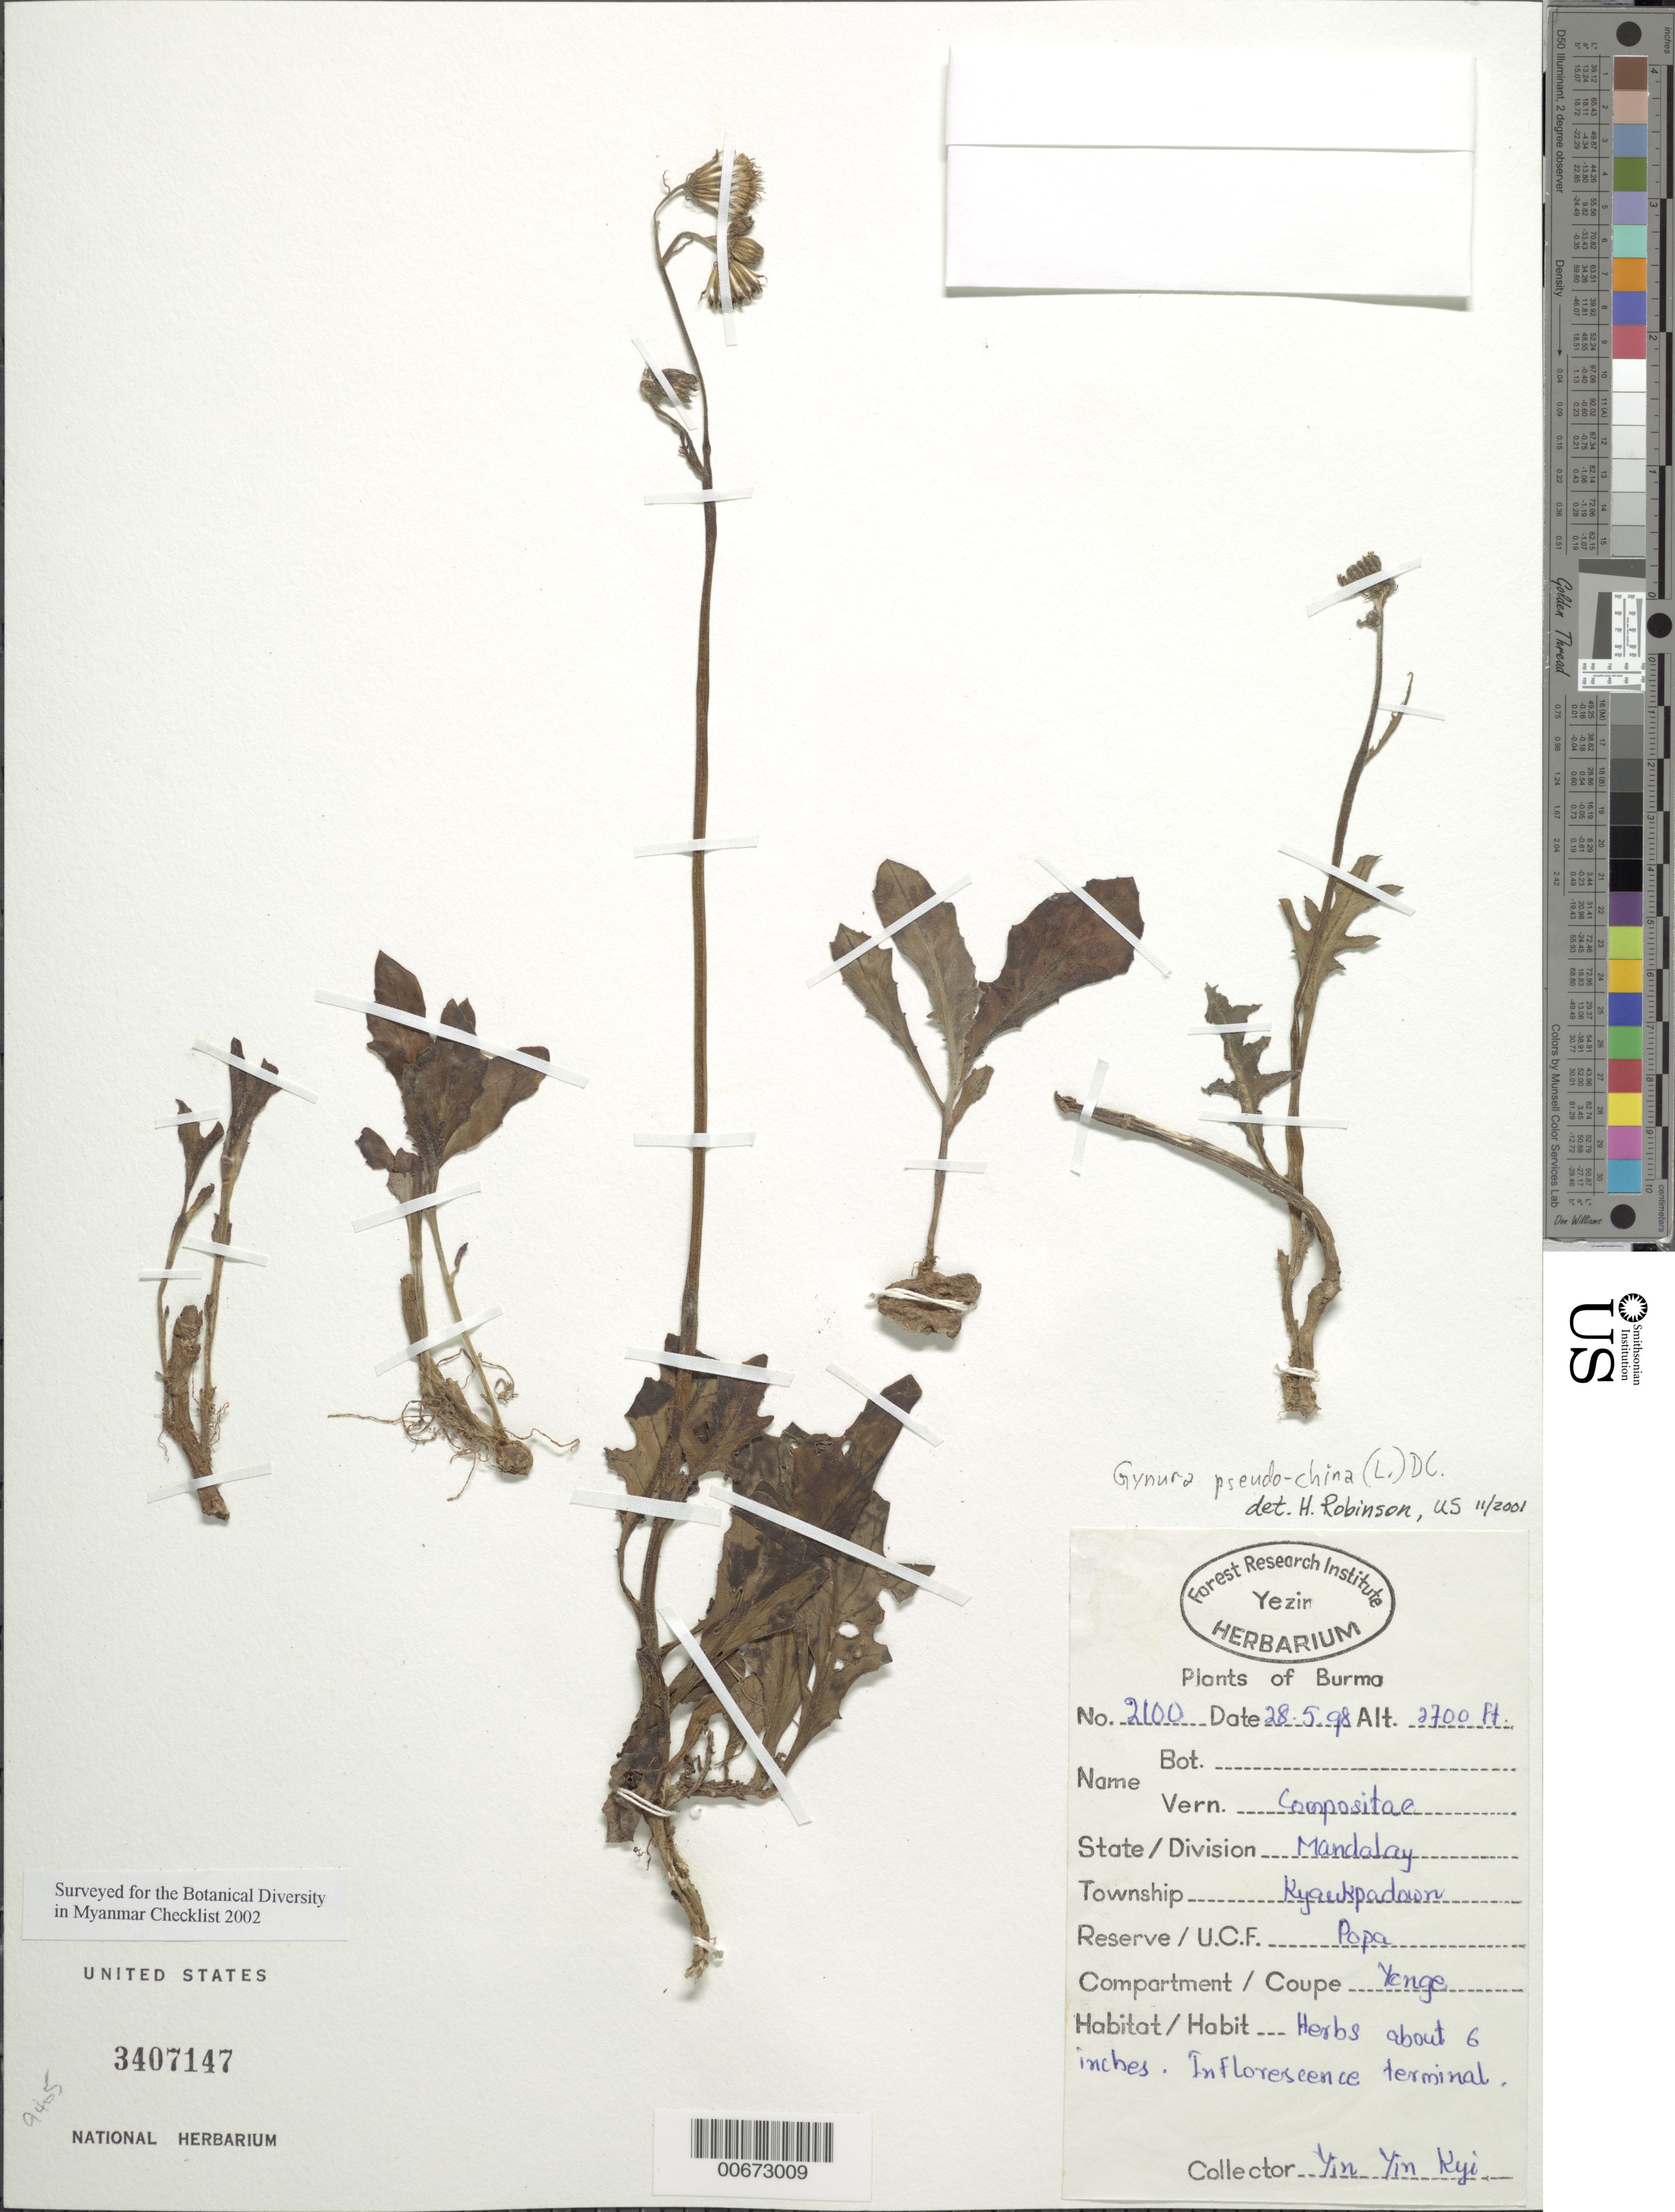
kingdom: Plantae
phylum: Tracheophyta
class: Magnoliopsida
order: Asterales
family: Asteraceae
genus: Gynura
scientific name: Gynura pseudochina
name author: (L.) DC.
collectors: Kyi, Y.Y.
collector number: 2100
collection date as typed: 28 May 1998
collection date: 1998-05-28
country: Myanmar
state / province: Mandalay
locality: Kyaukpadown, Popa, Yenge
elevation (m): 823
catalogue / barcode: US 3407147